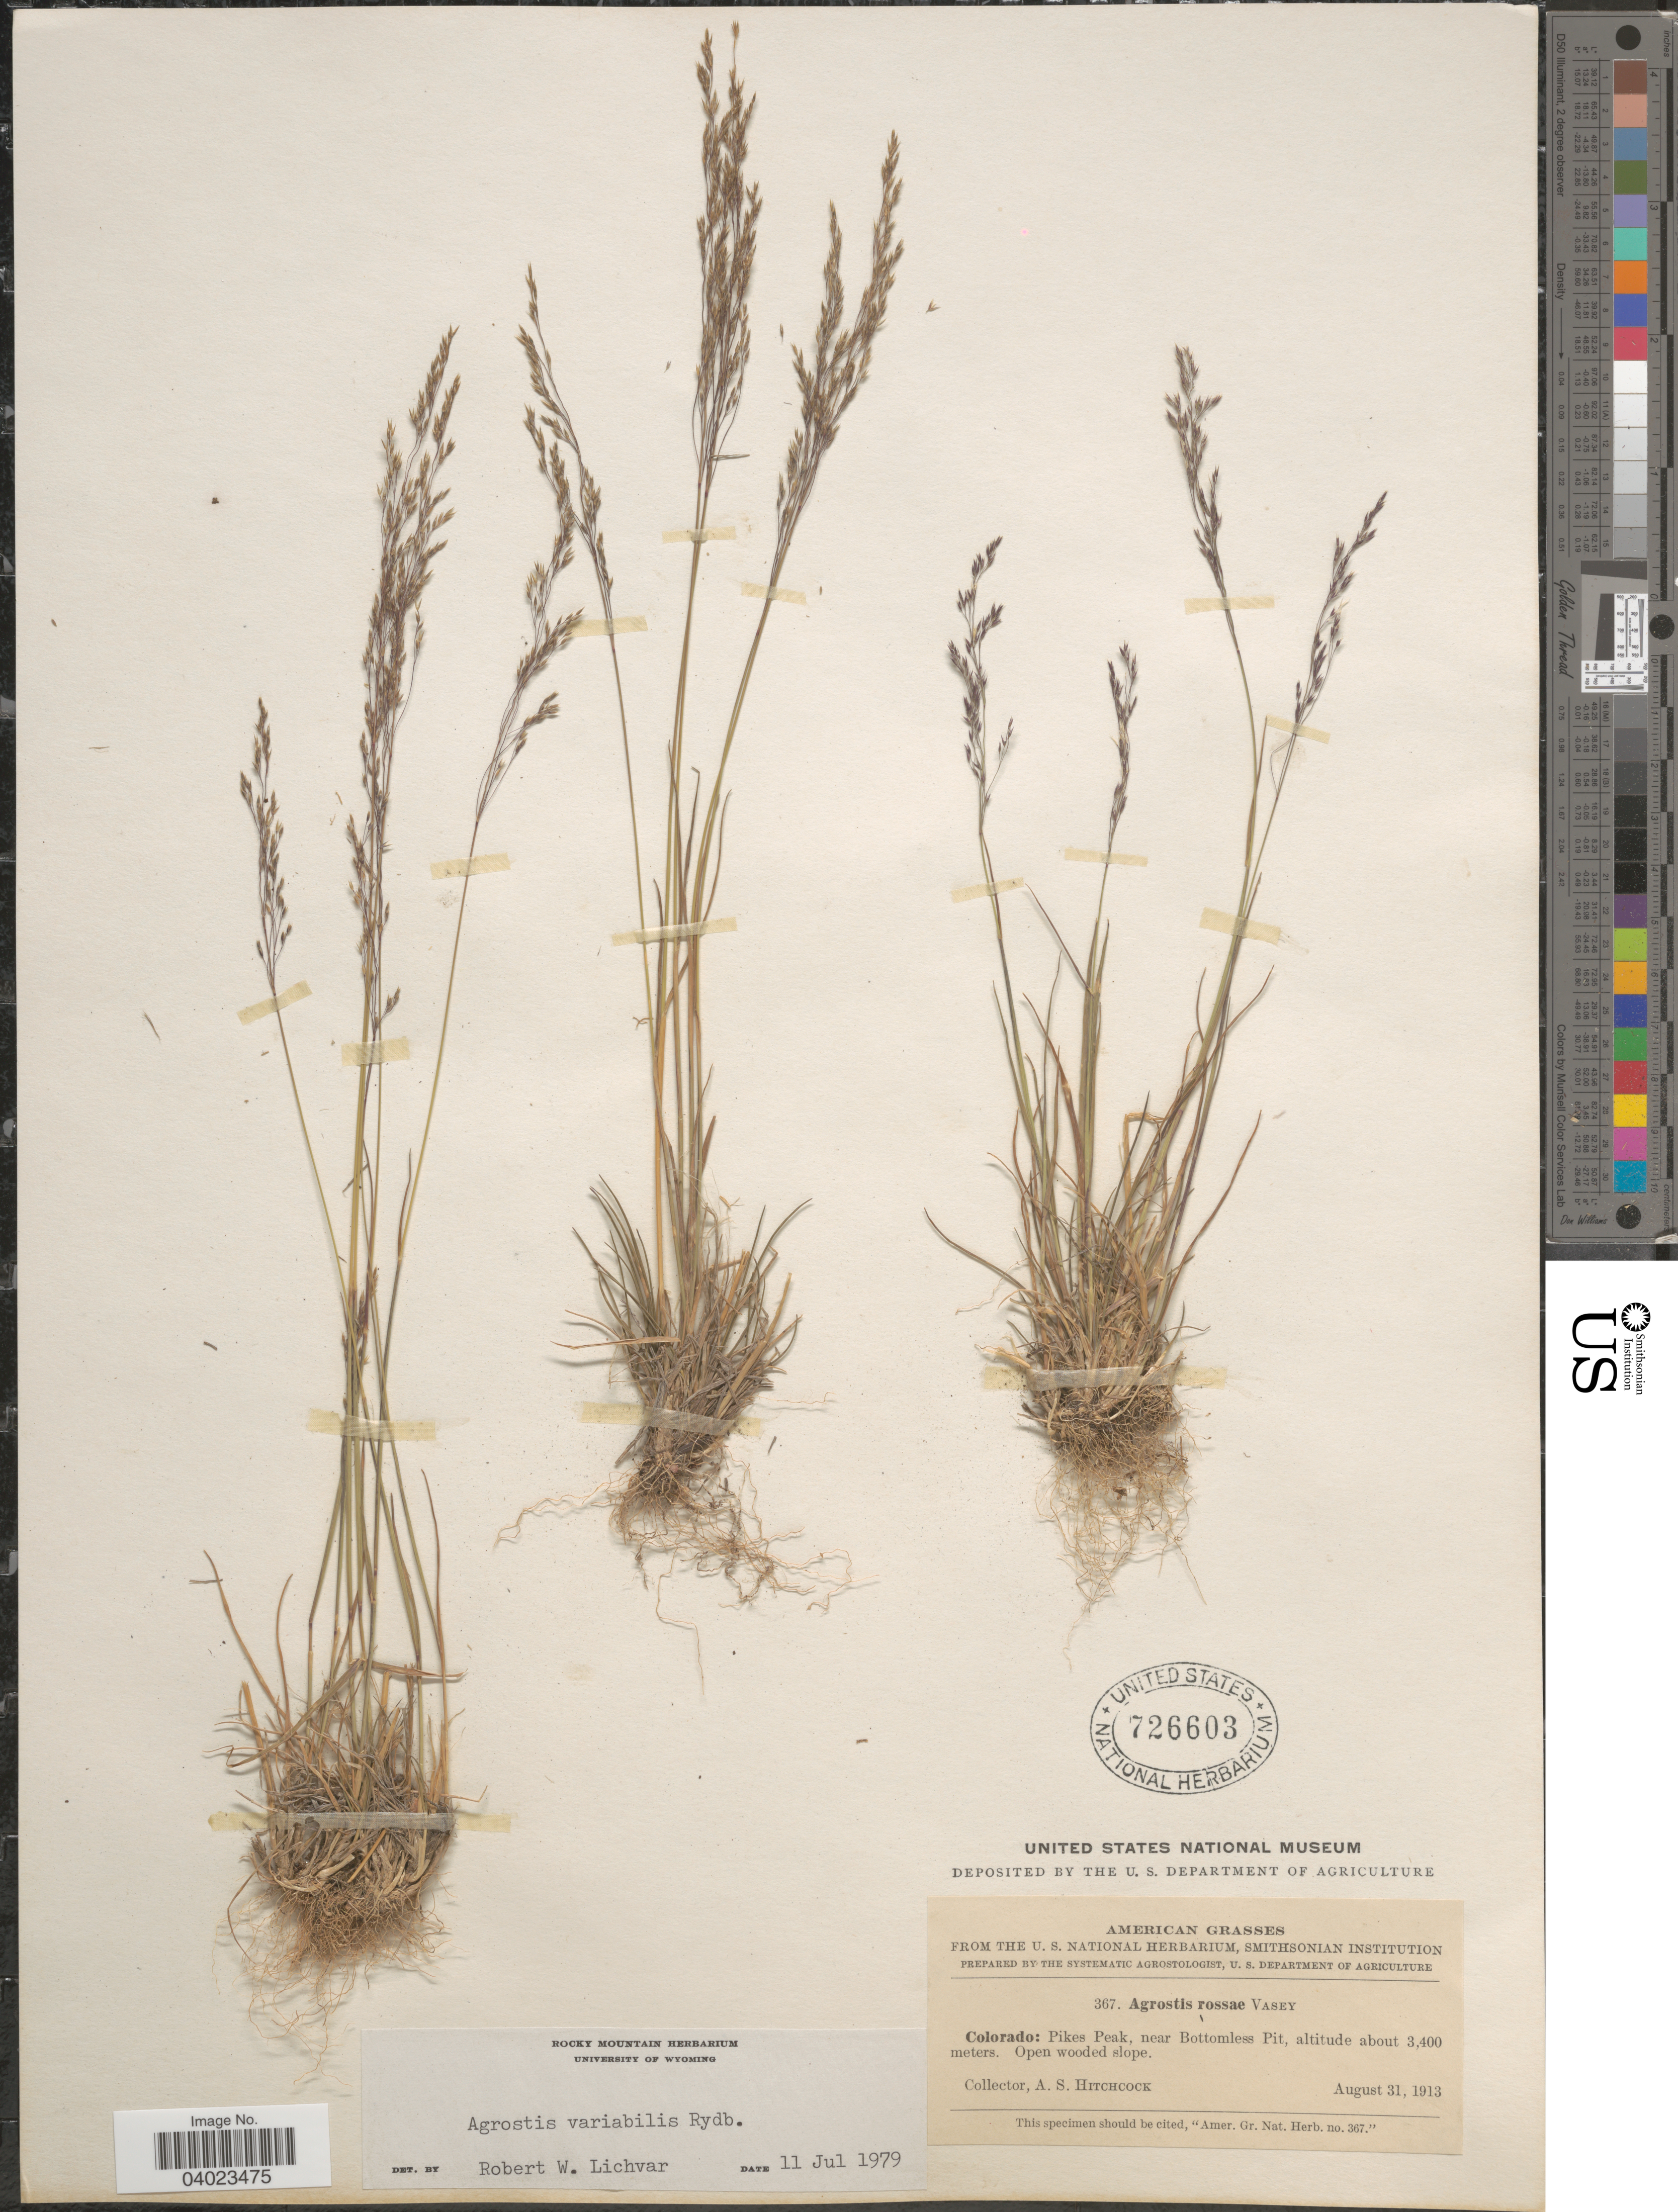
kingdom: Plantae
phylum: Tracheophyta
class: Liliopsida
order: Poales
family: Poaceae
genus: Agrostis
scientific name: Agrostis variabilis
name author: Rydb.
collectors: A. S. Hitchcock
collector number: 367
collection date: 1913-08-31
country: United States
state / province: Colorado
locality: American. Pikes Peak, near Bottomless Pit.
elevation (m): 3400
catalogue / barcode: US 726603